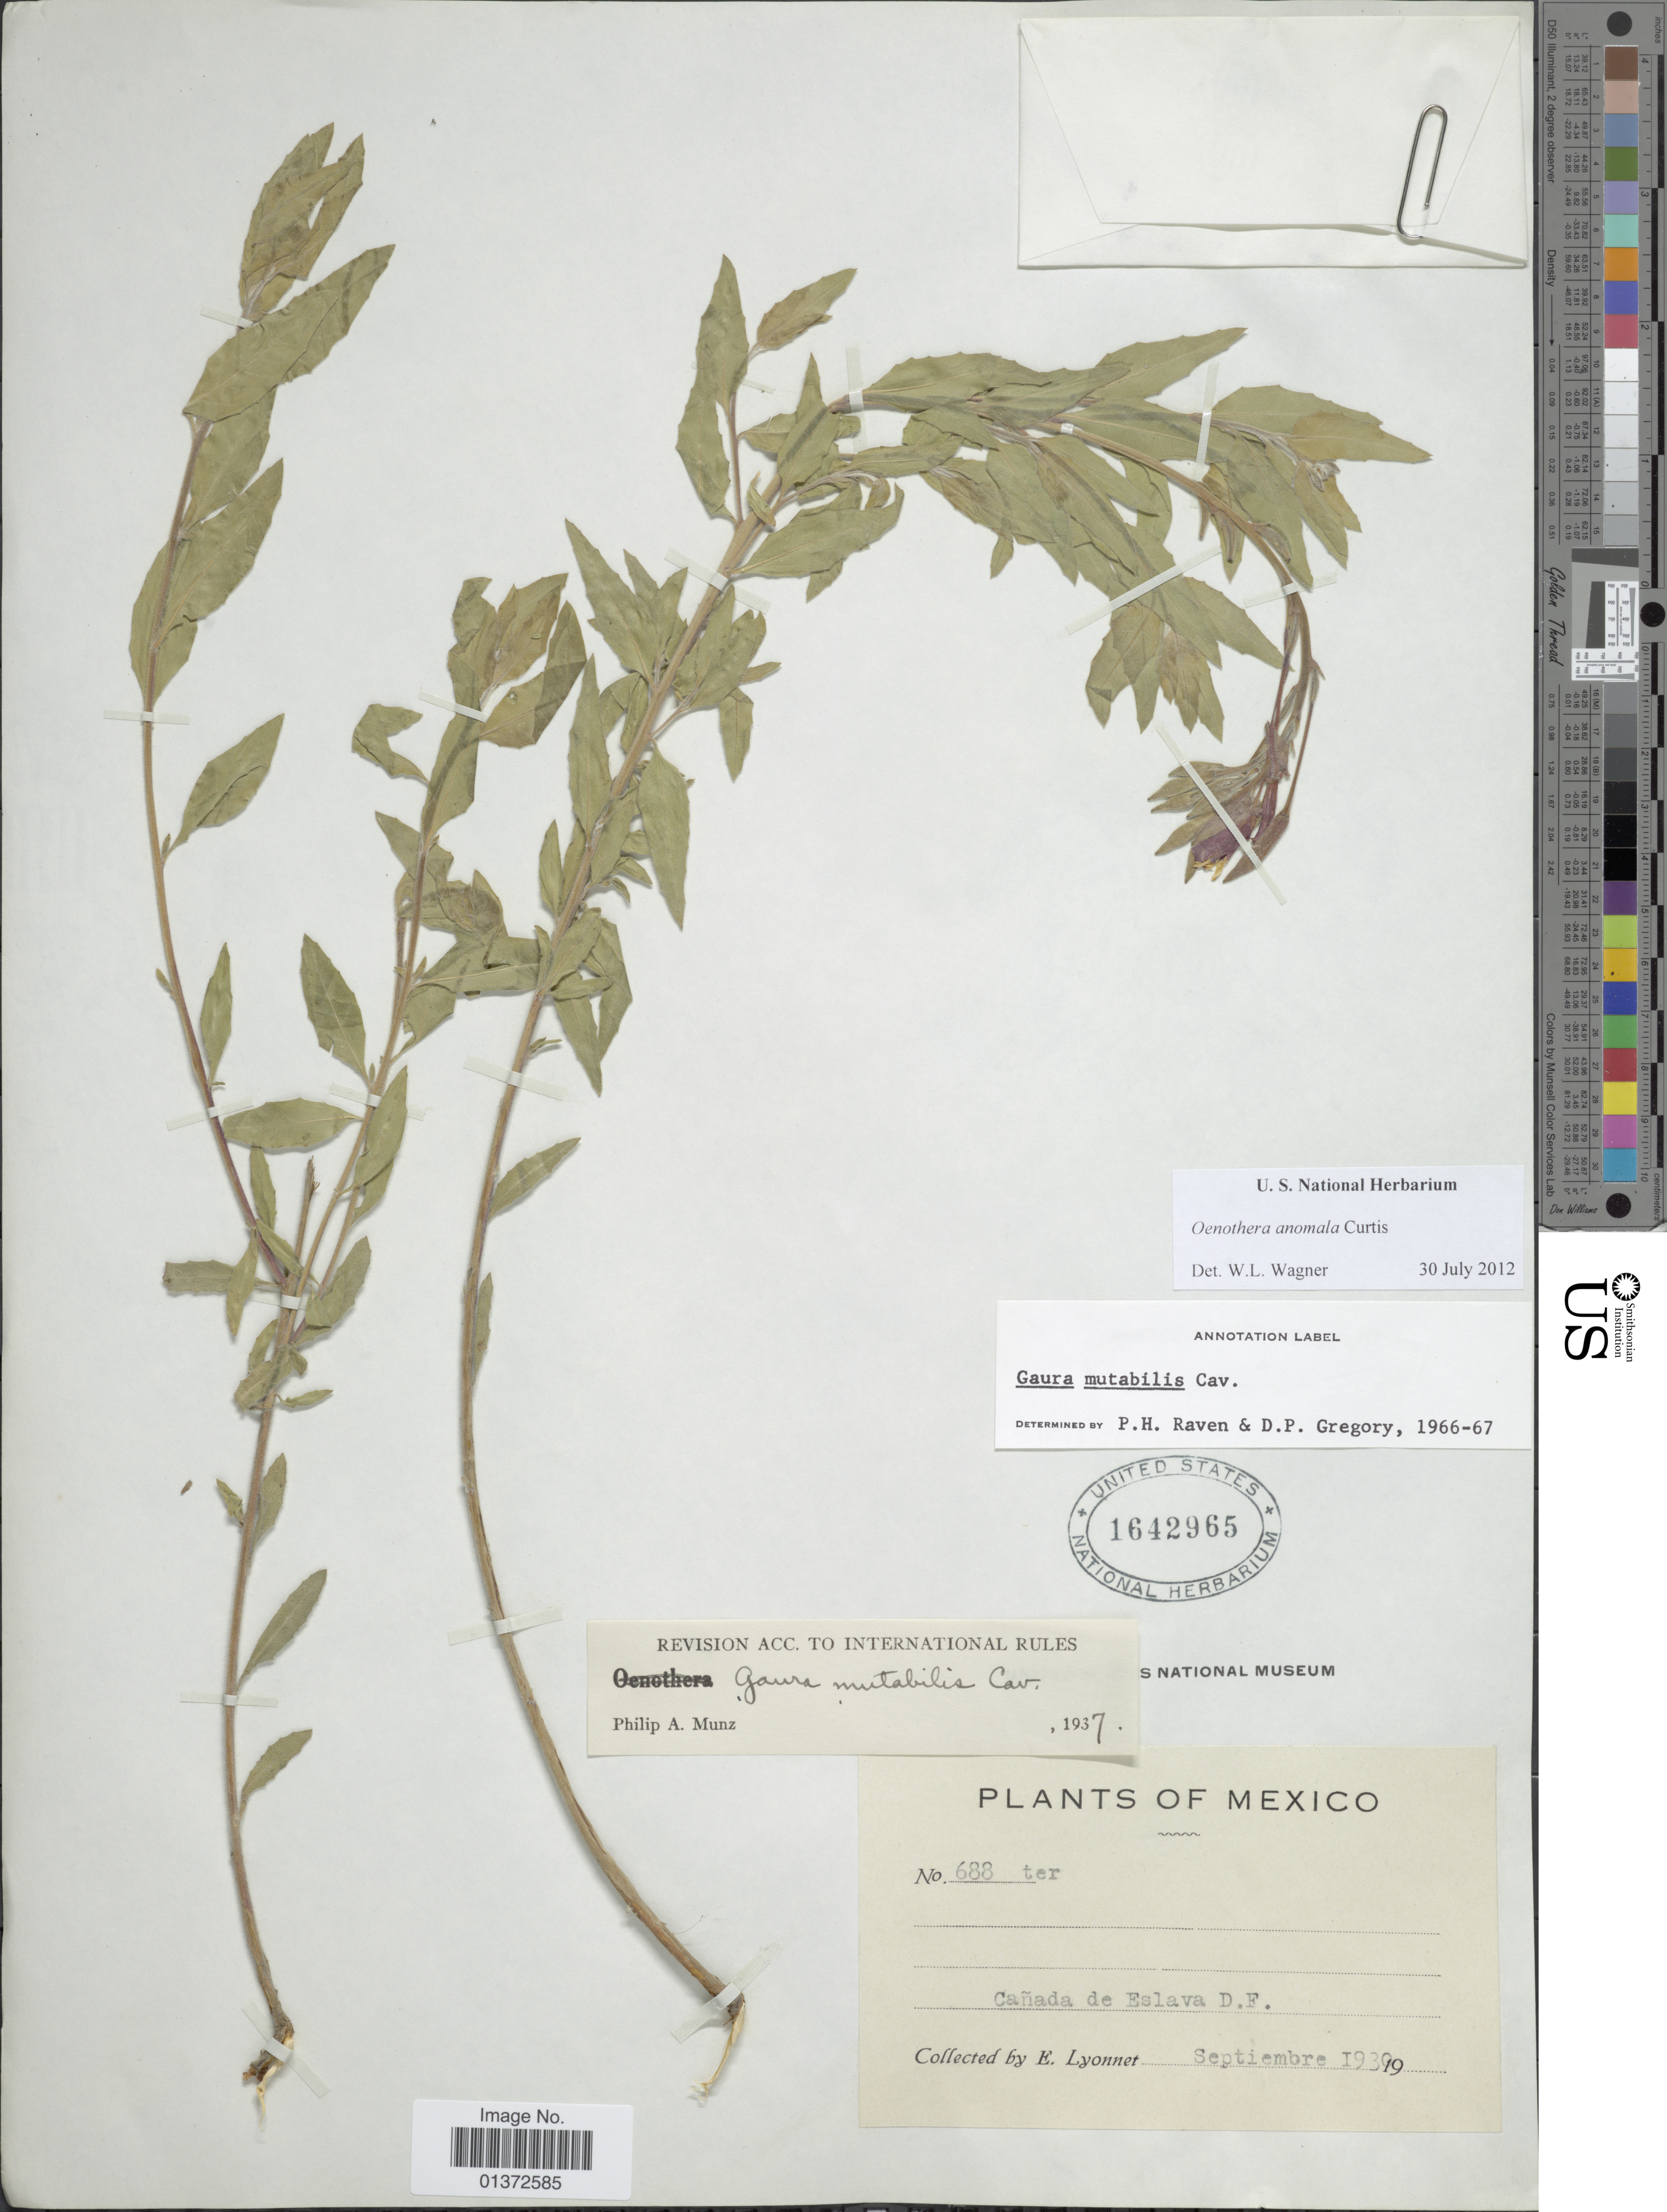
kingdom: Plantae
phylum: Tracheophyta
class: Magnoliopsida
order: Myrtales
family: Onagraceae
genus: Oenothera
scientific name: Oenothera anomala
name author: Curtis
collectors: E. Lyonnet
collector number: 688 ter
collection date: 1930-09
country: Mexico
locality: Cañada de Eslava D.F.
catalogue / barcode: US 1642965